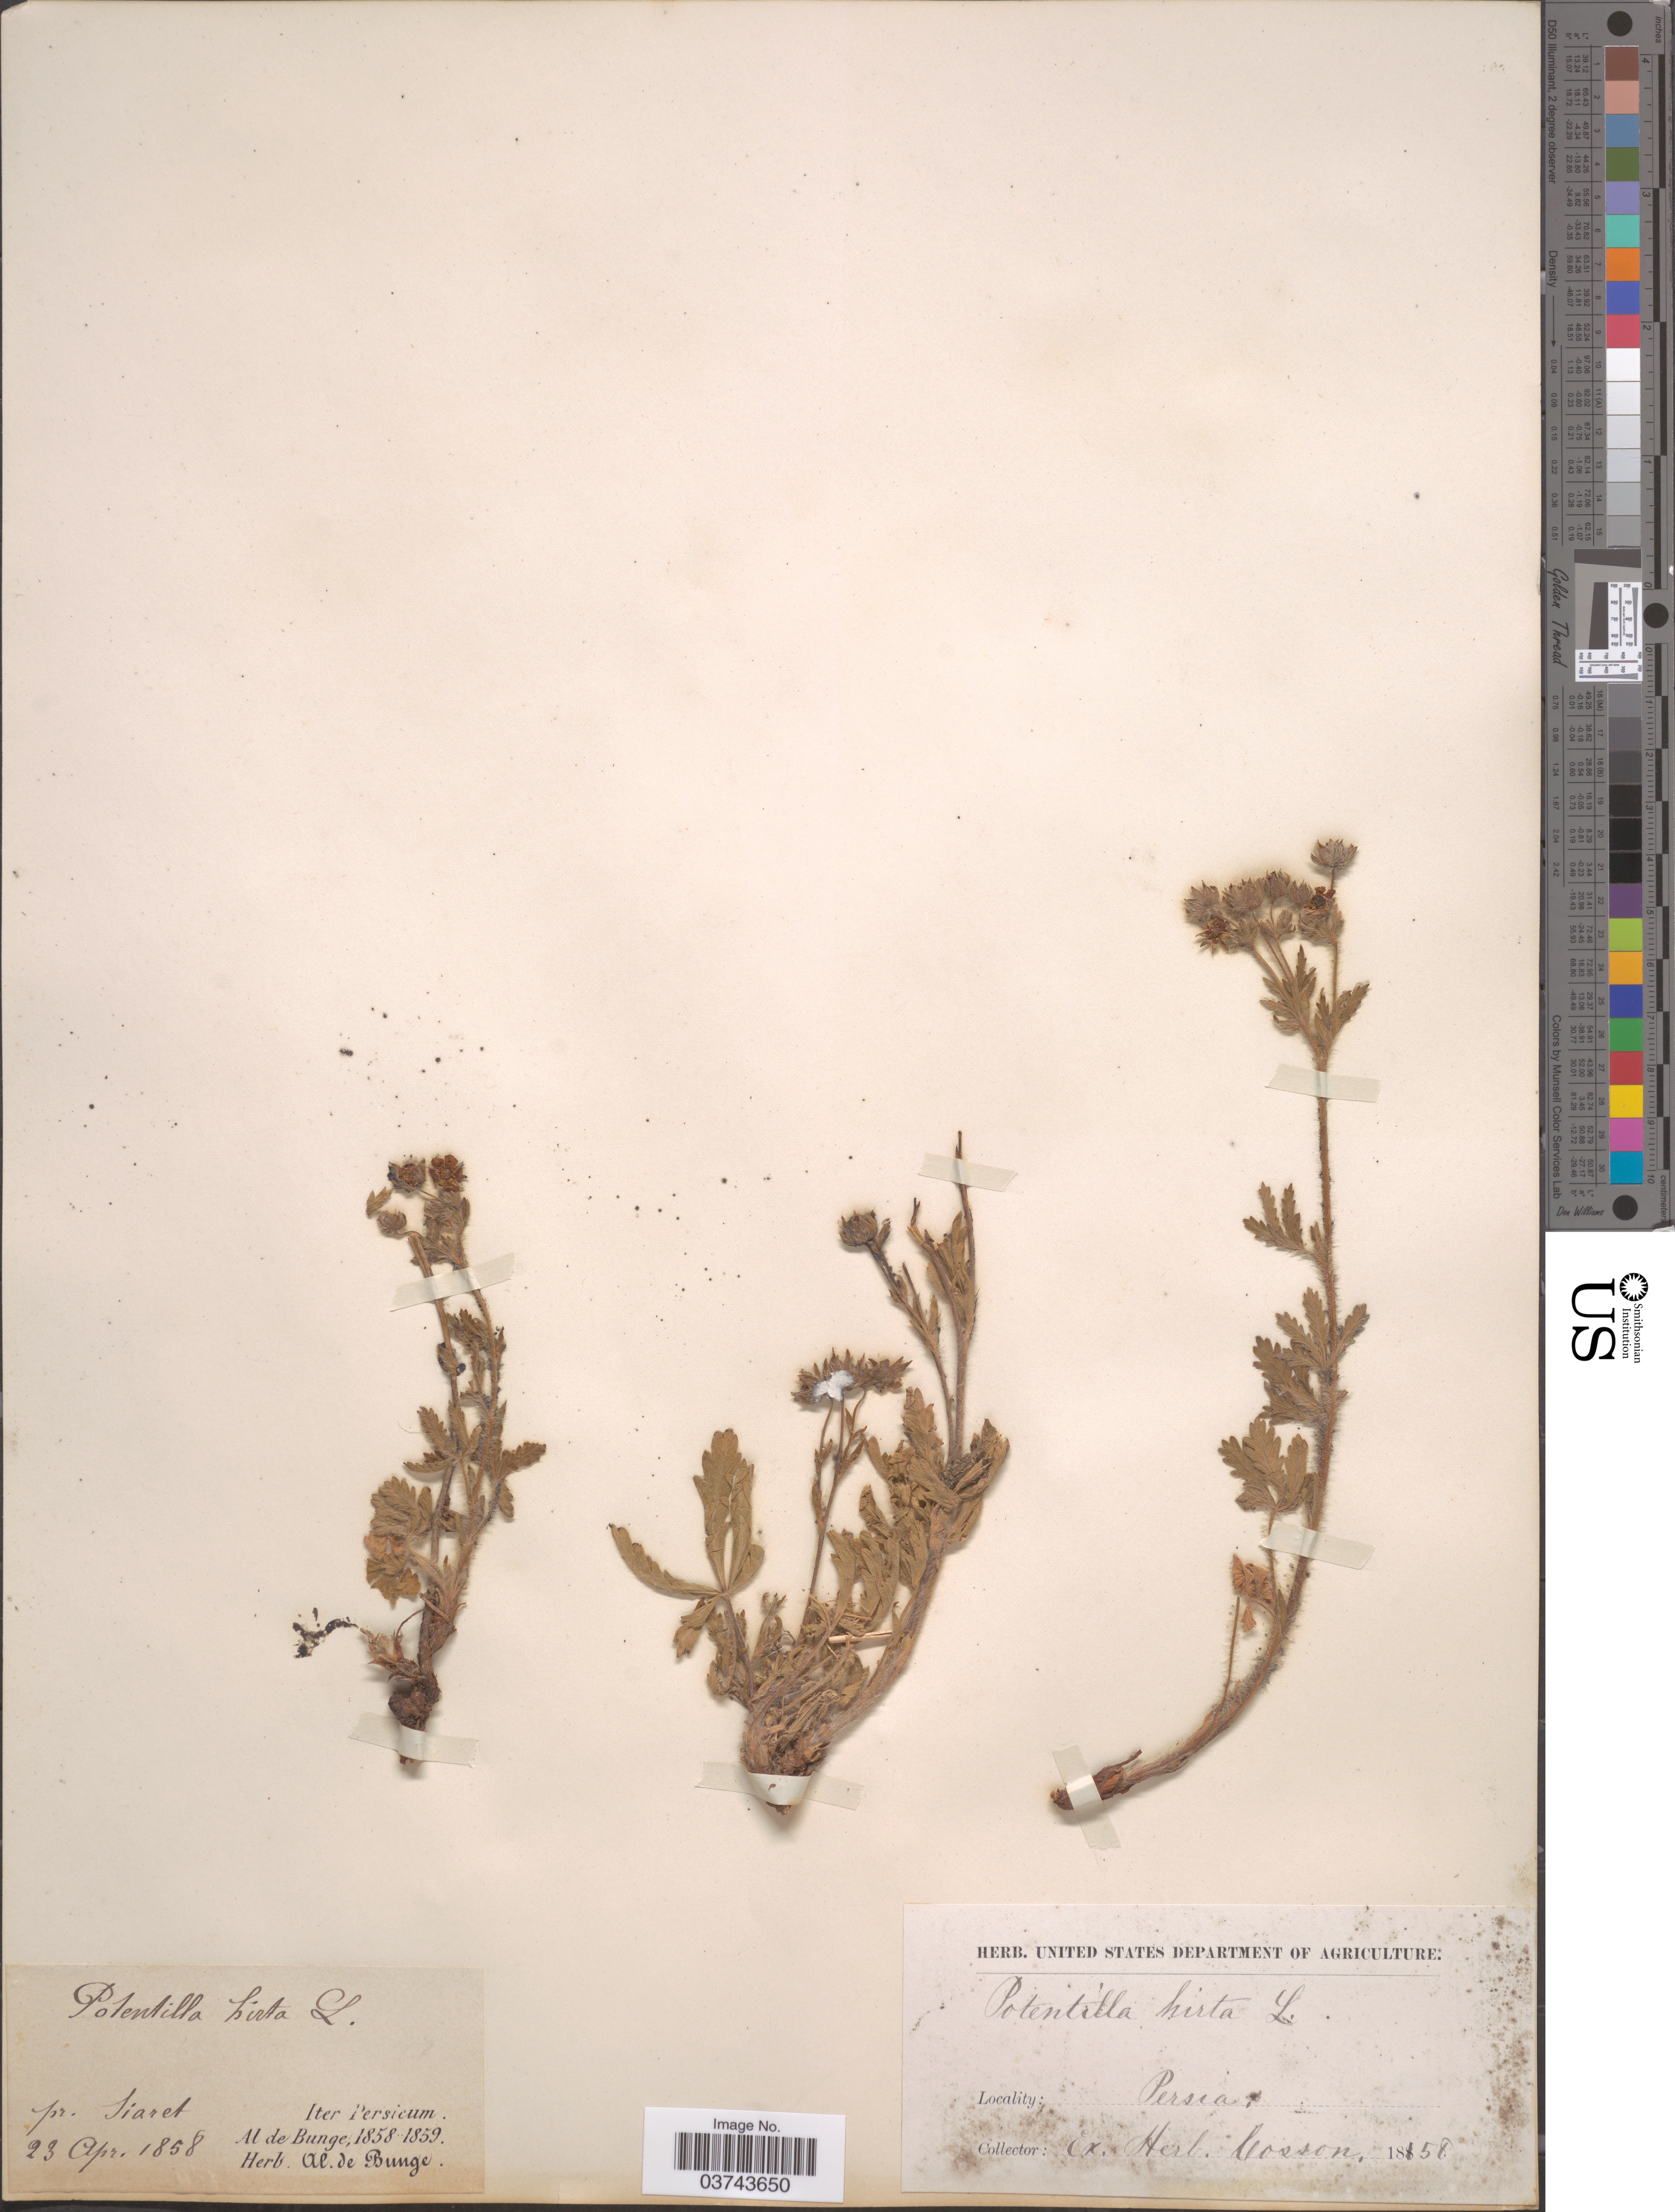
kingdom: Plantae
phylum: Tracheophyta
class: Magnoliopsida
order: Rosales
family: Rosaceae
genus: Potentilla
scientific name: Potentilla hirta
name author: L.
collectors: A. de Bunge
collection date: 1858-04-23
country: Iran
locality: Pr. Siaret. Iter Persicum. Persia.